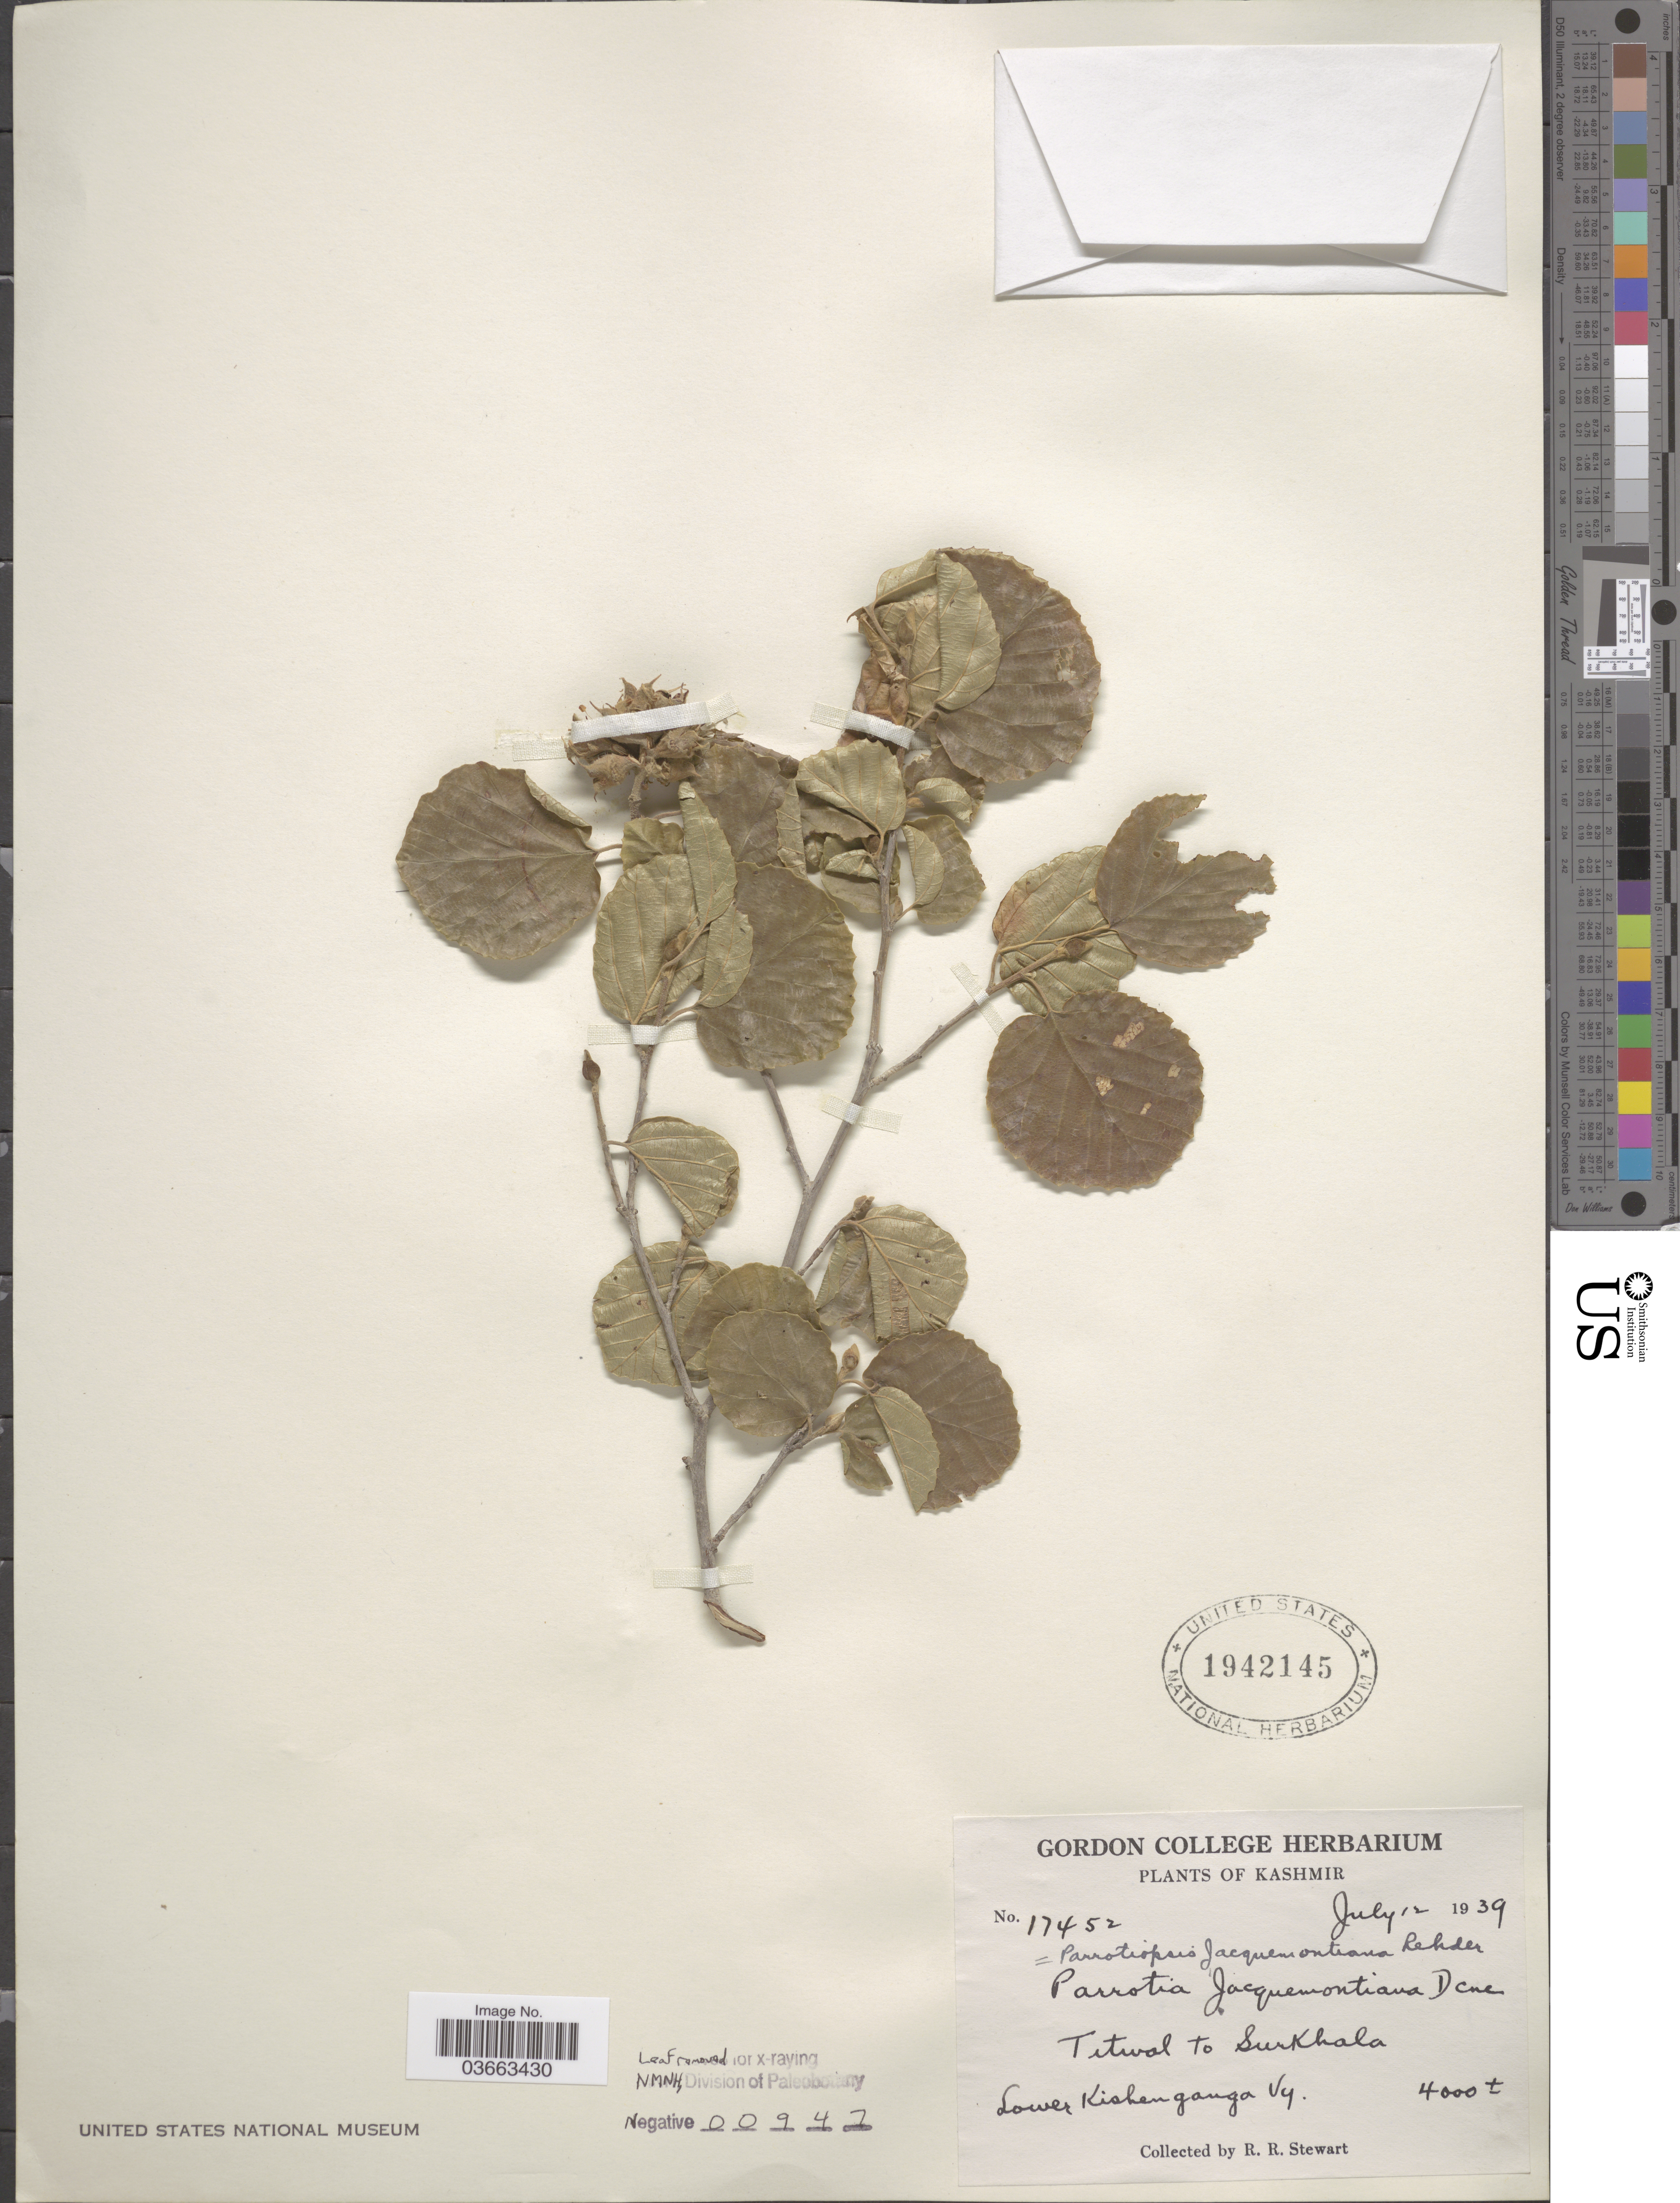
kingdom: Plantae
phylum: Tracheophyta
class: Magnoliopsida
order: Saxifragales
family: Hamamelidaceae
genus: Parrotia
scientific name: Parrotia jacquemontiana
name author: Decne.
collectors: R. Stewart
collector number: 17452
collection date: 1939-07-12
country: India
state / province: Jammu and Kashmir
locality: Kashmir. Tetwal to Surkhala. Lower Kishenganga Vy.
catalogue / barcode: US 1942145